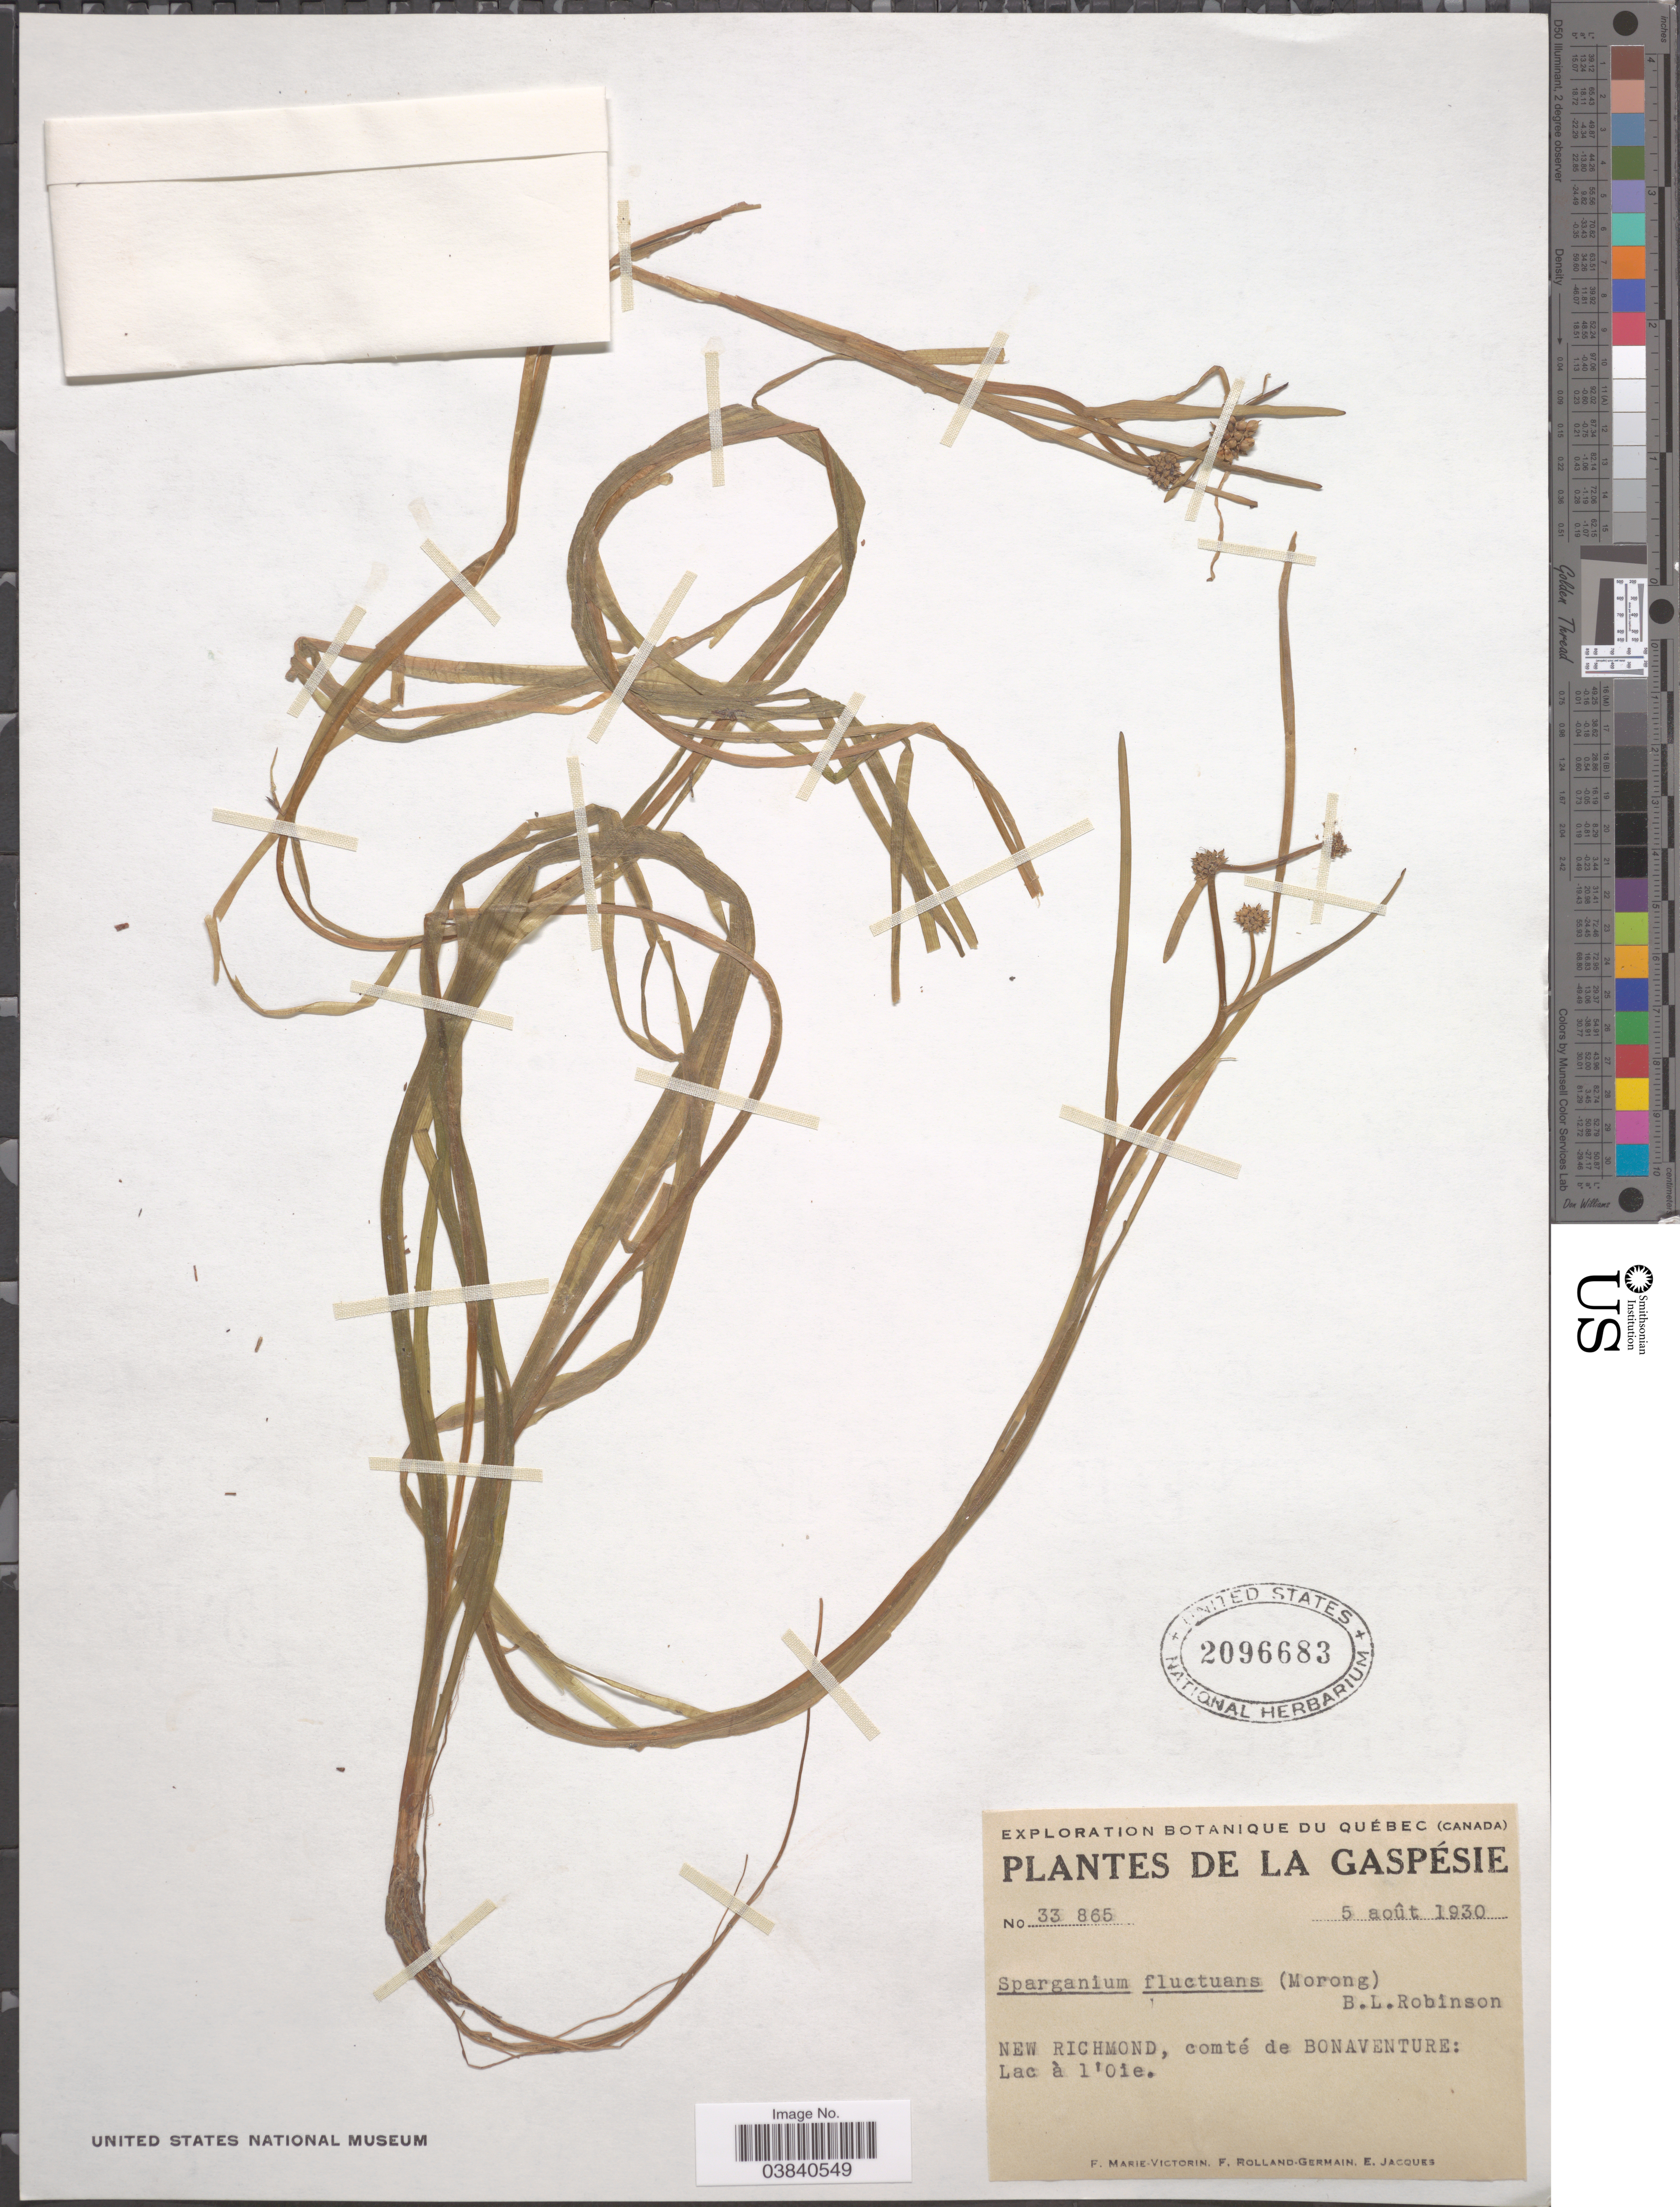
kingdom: Plantae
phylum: Tracheophyta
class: Liliopsida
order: Poales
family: Typhaceae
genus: Sparganium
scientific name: Sparganium minimum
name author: Wallr.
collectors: F. Marie-Victorin, Rolland-Germain & E. Jacques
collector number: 33865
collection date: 1930-08-05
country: Canada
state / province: Quebec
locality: La Gaspésie. New Richmond, comté de Bonaventure: Lac à l'Oie.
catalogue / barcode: US 2096683